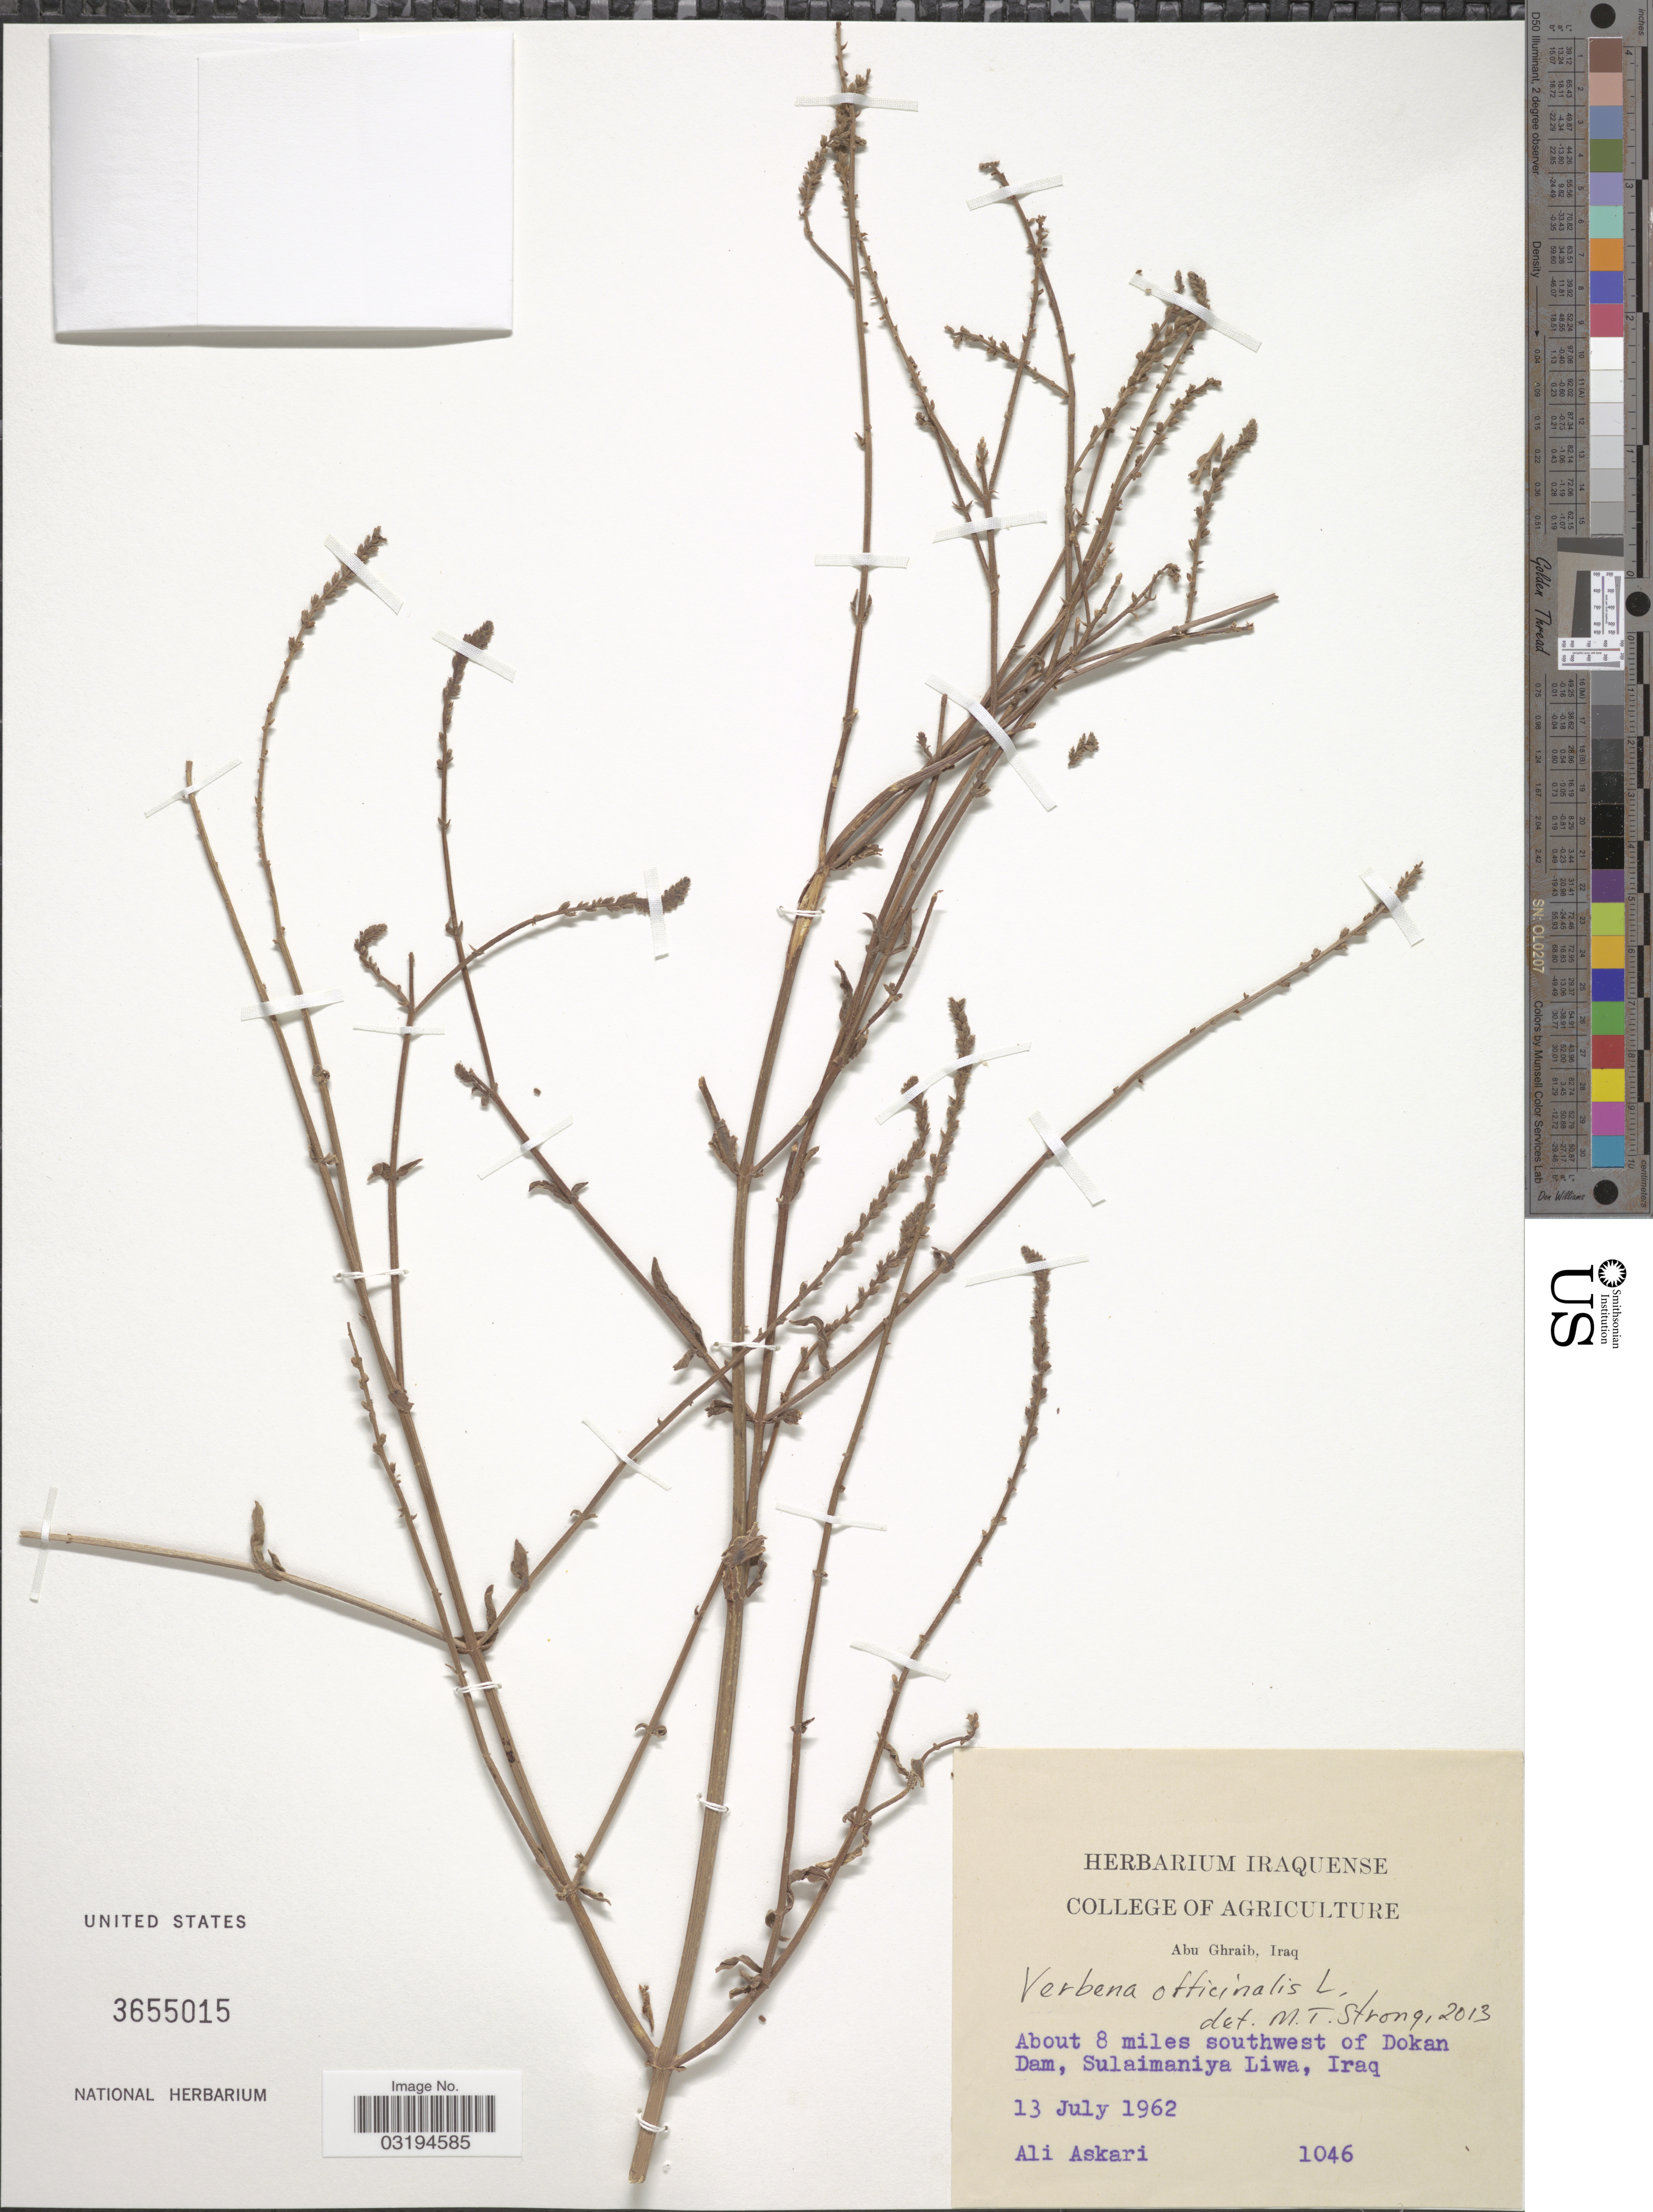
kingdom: Plantae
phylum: Tracheophyta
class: Magnoliopsida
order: Lamiales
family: Verbenaceae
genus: Verbena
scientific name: Verbena officinalis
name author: L.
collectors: Askari, A.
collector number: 1046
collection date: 1962-07-13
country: Iraq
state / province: As Sulaymānīyah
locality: About 8 miles southwest of Dokan Dam, Sulaimaniya Liwa.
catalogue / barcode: US 3655015